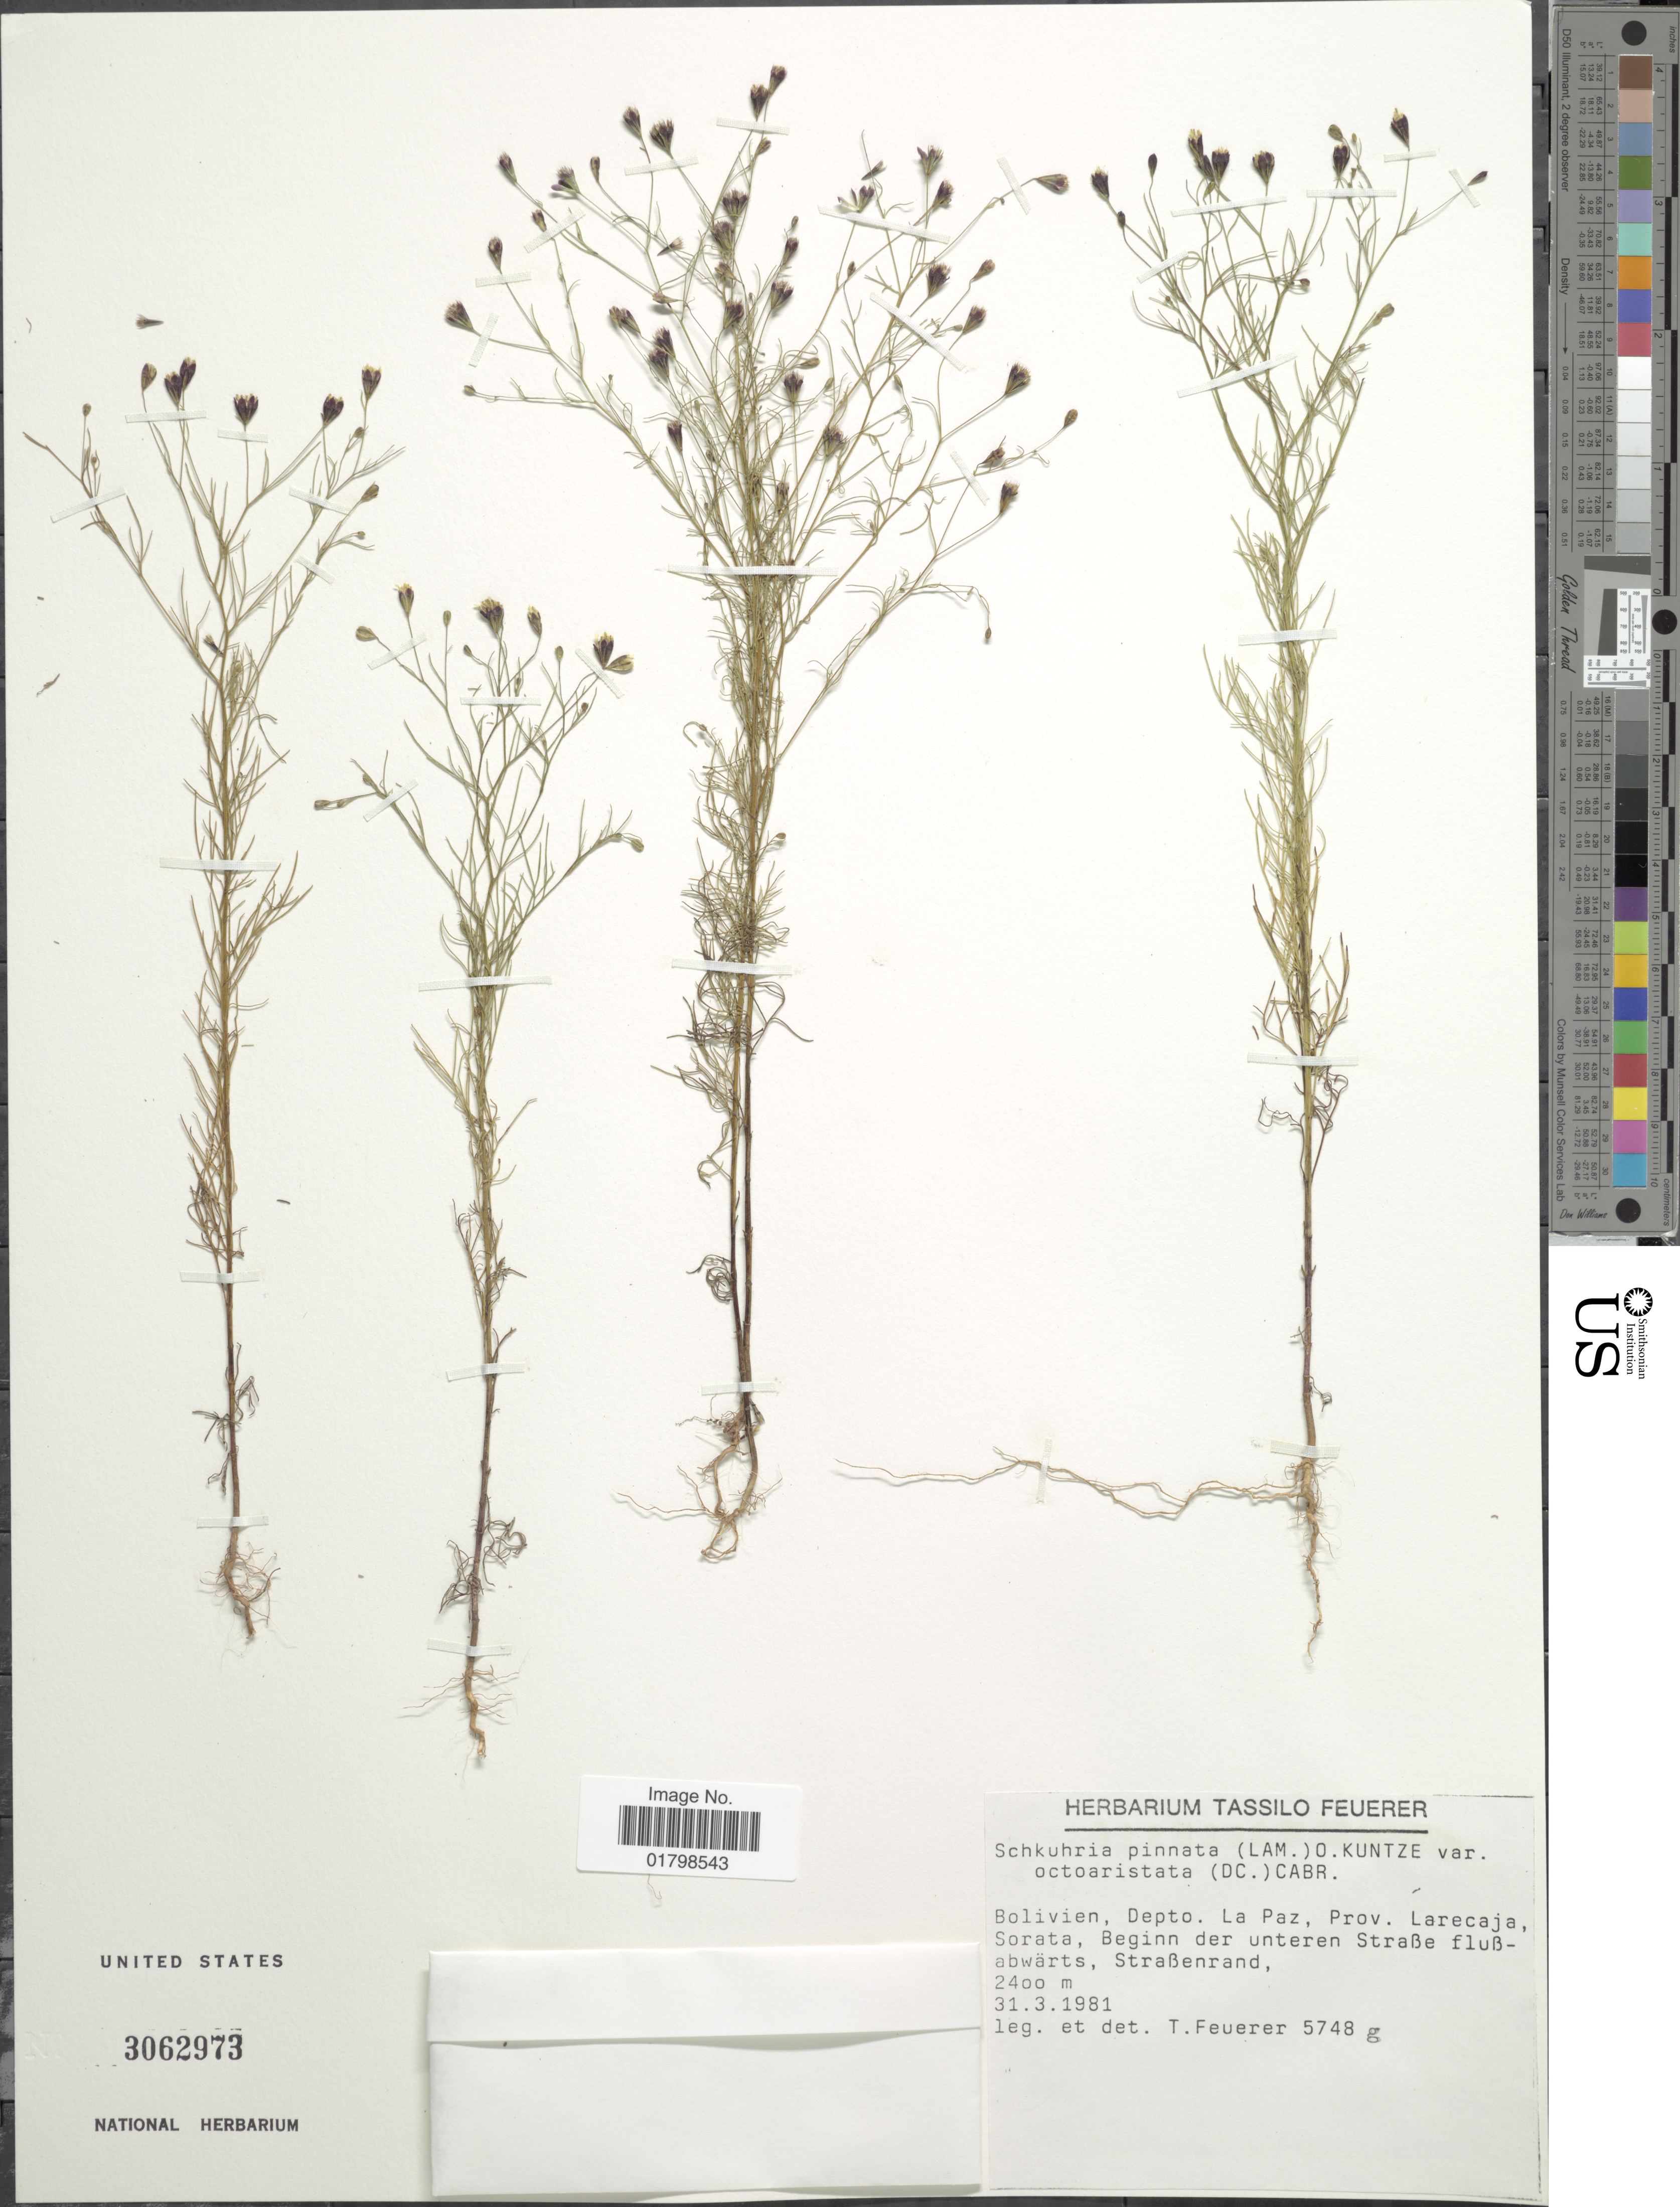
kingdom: Plantae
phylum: Tracheophyta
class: Magnoliopsida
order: Asterales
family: Asteraceae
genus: Schkuhria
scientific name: Schkuhria pinnata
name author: (Lam.) Kuntze ex Thell.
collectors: T. Feuerer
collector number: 5748g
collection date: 1981-03-31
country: Bolivia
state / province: La Paz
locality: Prov. Larecaja, Sorata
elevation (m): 2400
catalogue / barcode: US 3062973